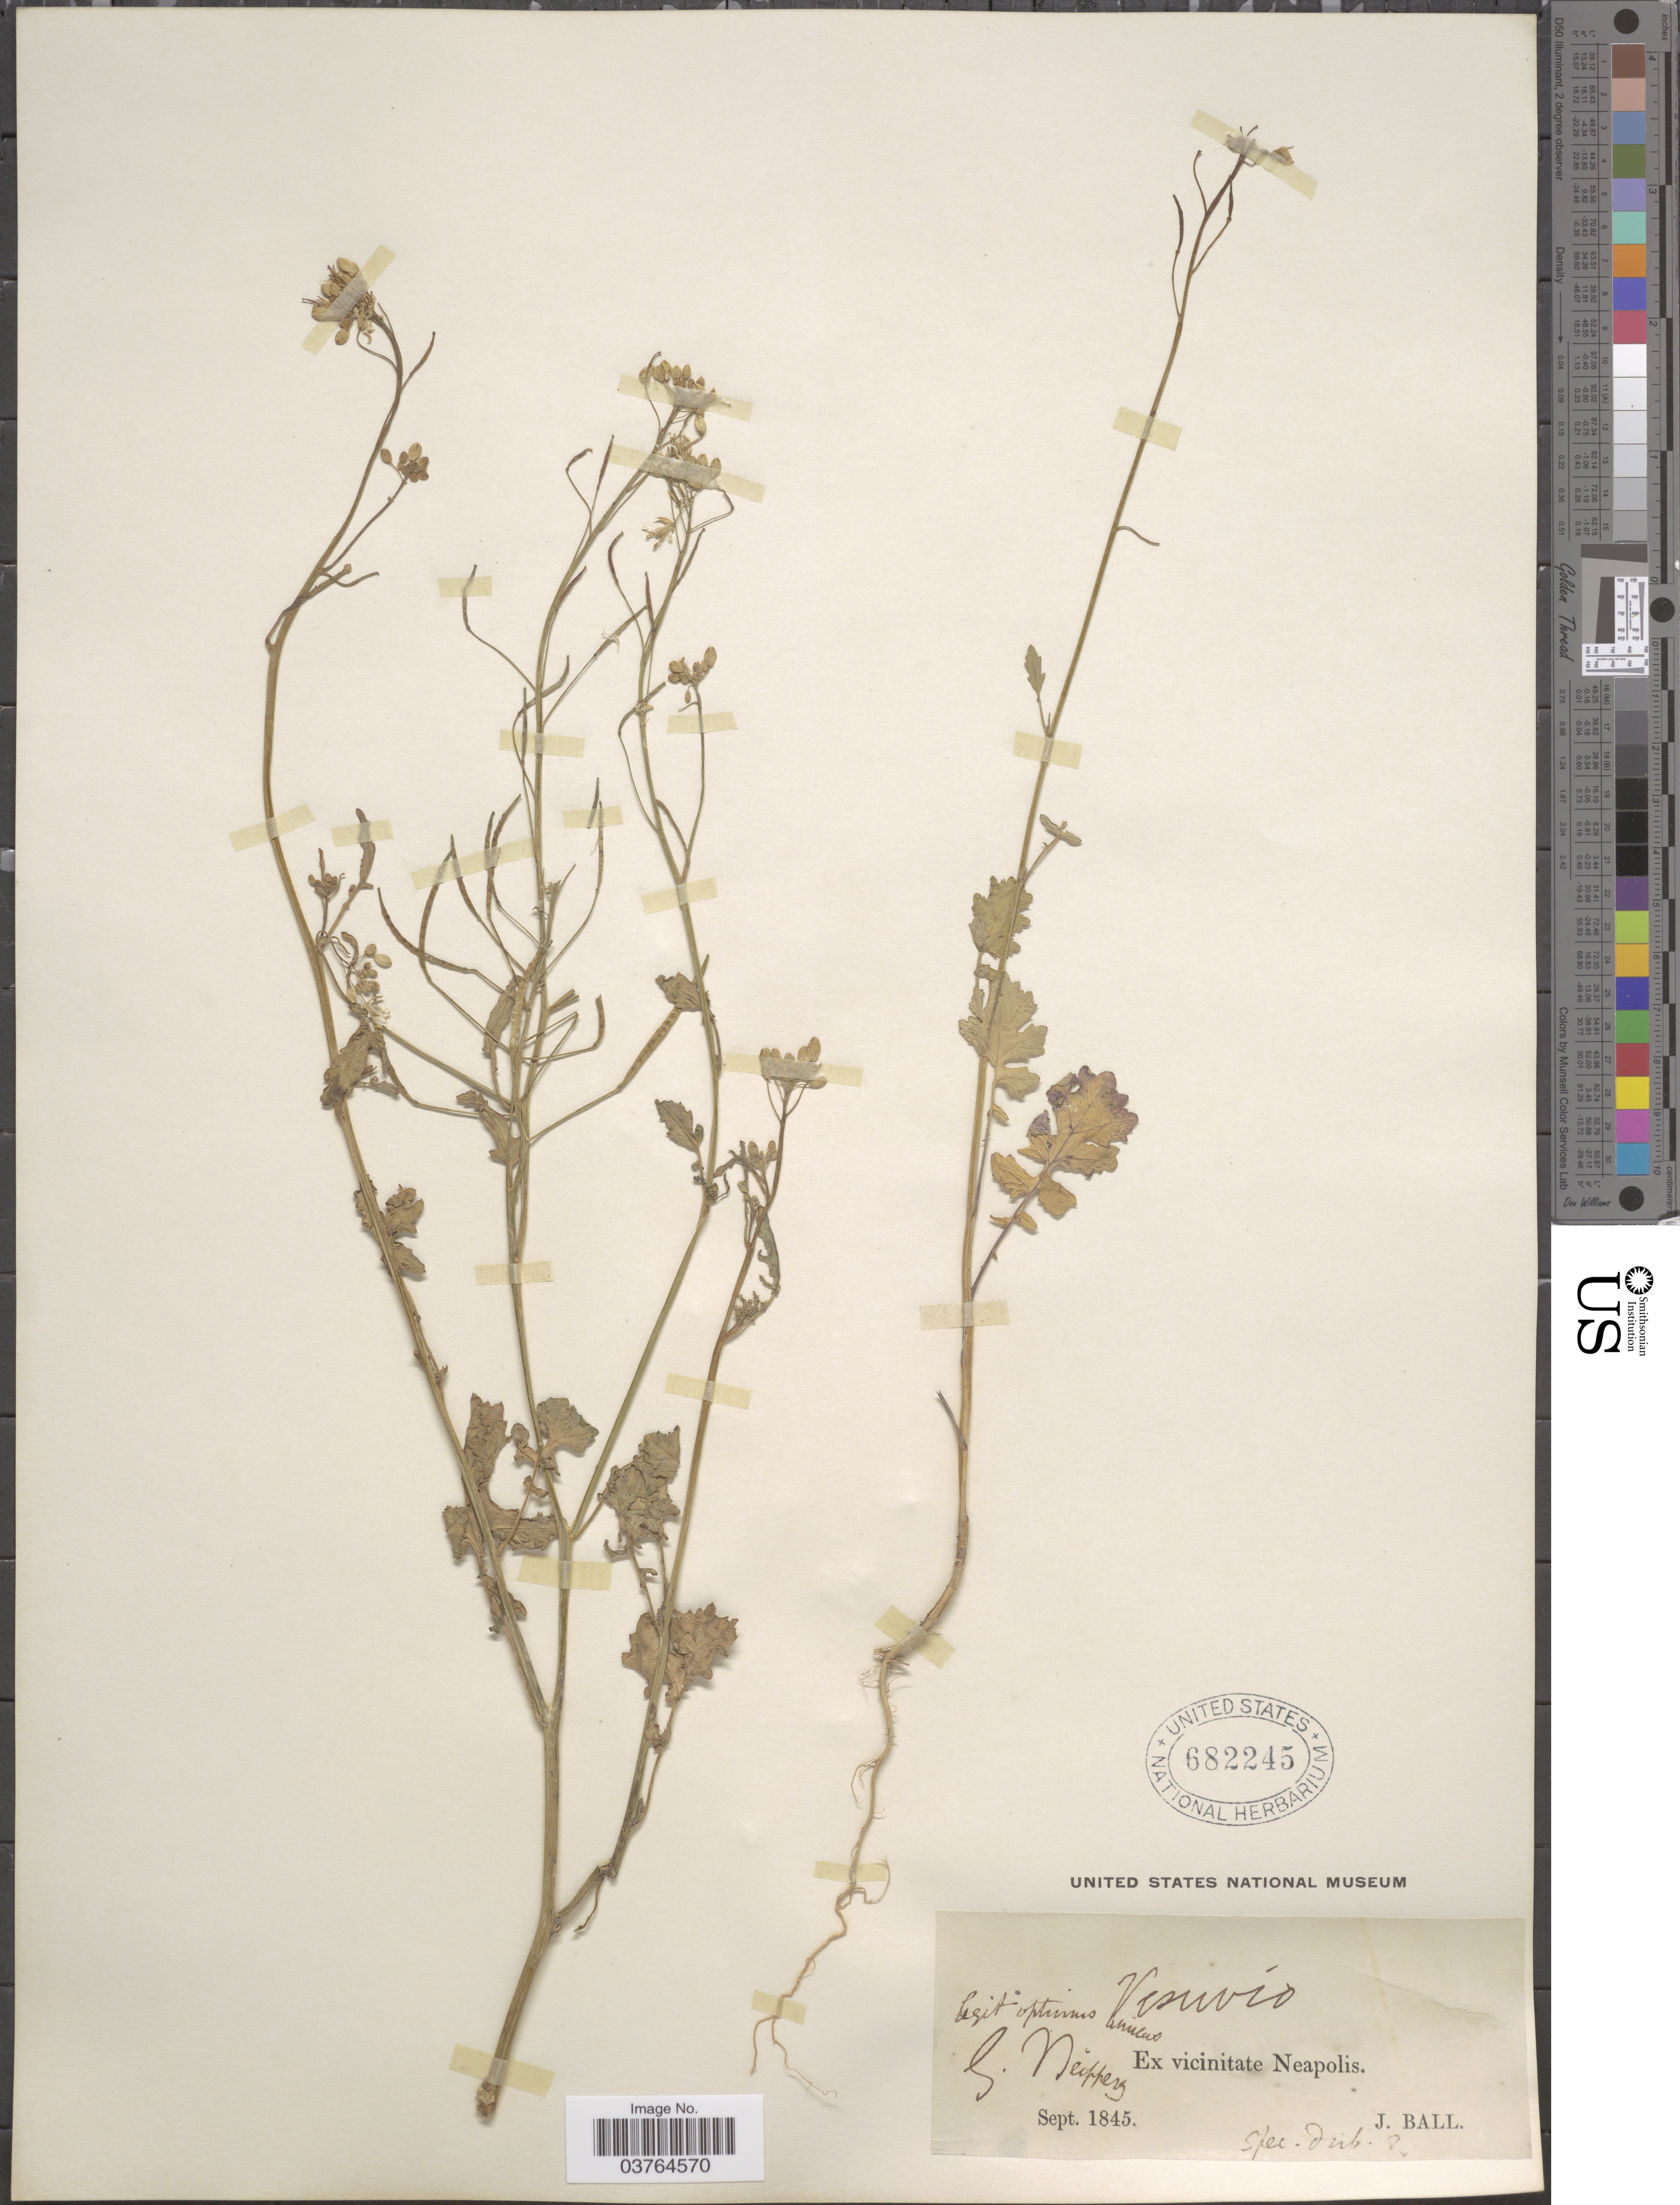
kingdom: Plantae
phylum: Tracheophyta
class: Magnoliopsida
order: Brassicales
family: Brassicaceae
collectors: J. Ball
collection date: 1845-09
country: Italy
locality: Ex vicinitate Neapolis. S. Neipperg.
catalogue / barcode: US 682245